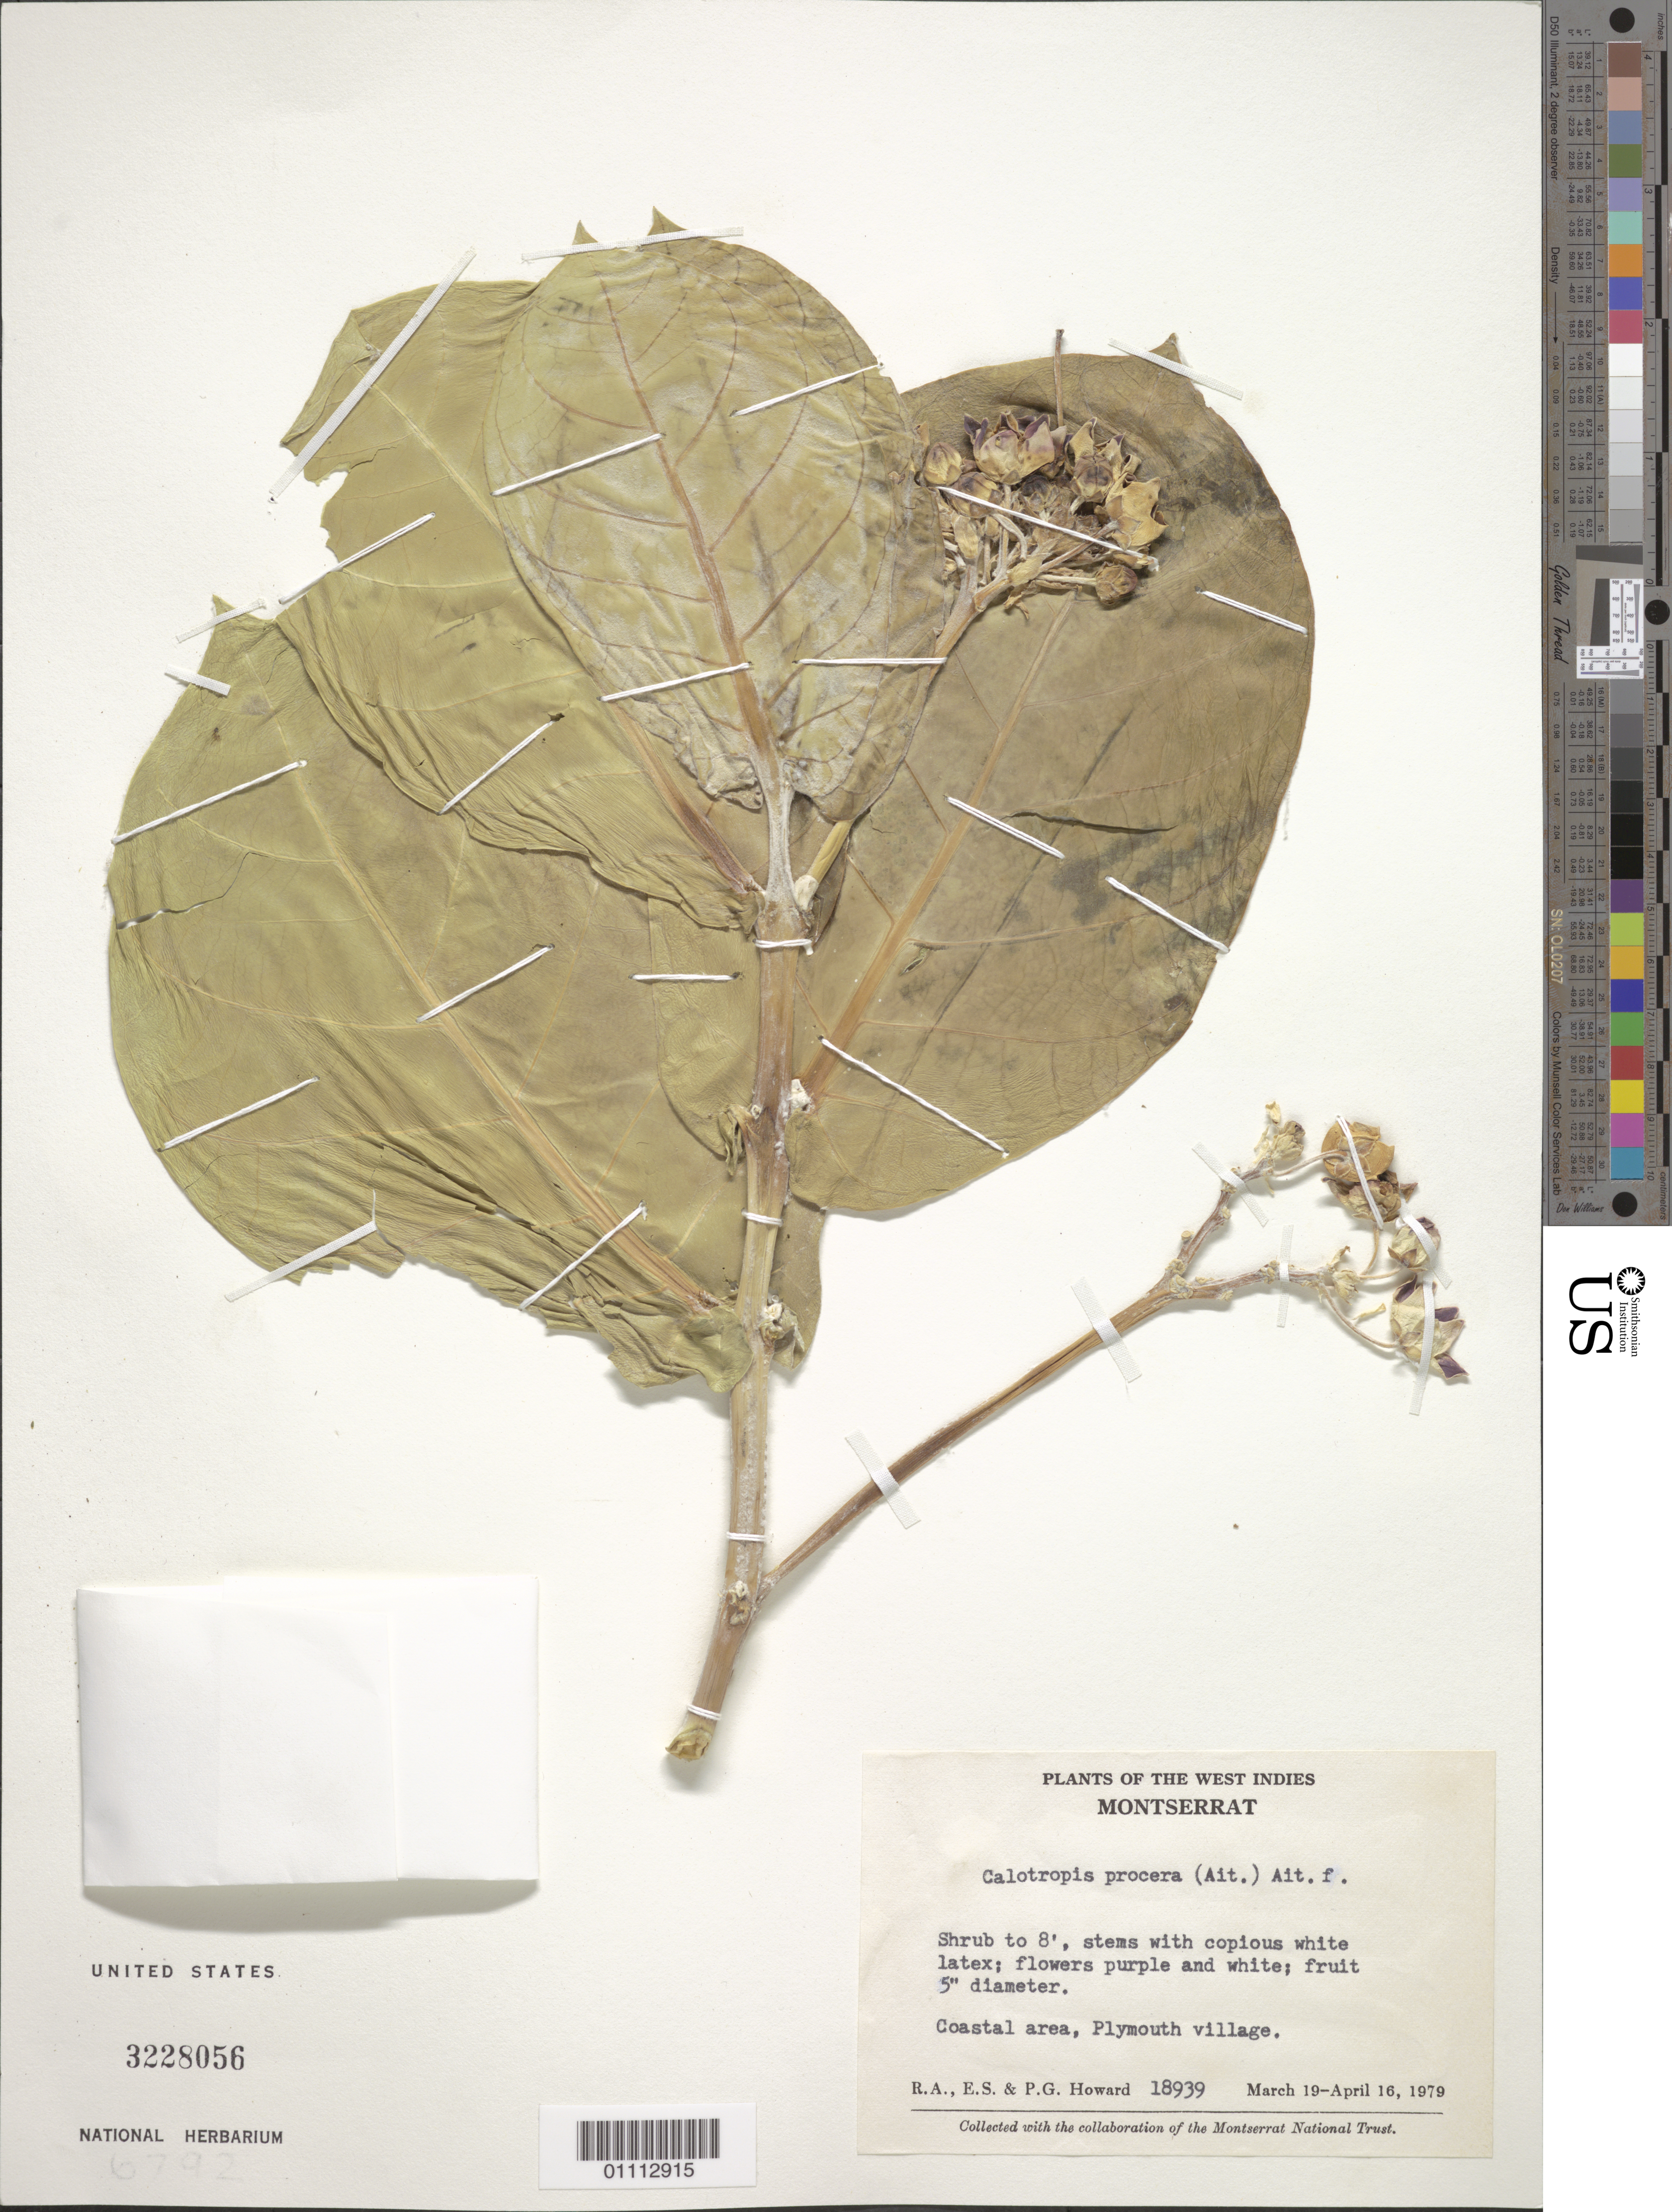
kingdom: Plantae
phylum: Tracheophyta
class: Magnoliopsida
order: Gentianales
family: Apocynaceae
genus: Calotropis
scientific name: Calotropis procera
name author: (Aiton) W.T. Aiton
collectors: R. A. Howard, E. S. Howard & P. Howard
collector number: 18939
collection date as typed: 19 Mar 1979 to 16 Apr 1979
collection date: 1979-03-19/1979-04-16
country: Montserrat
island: Montserrat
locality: Coastal area, Plymouth Village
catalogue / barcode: US 3228056